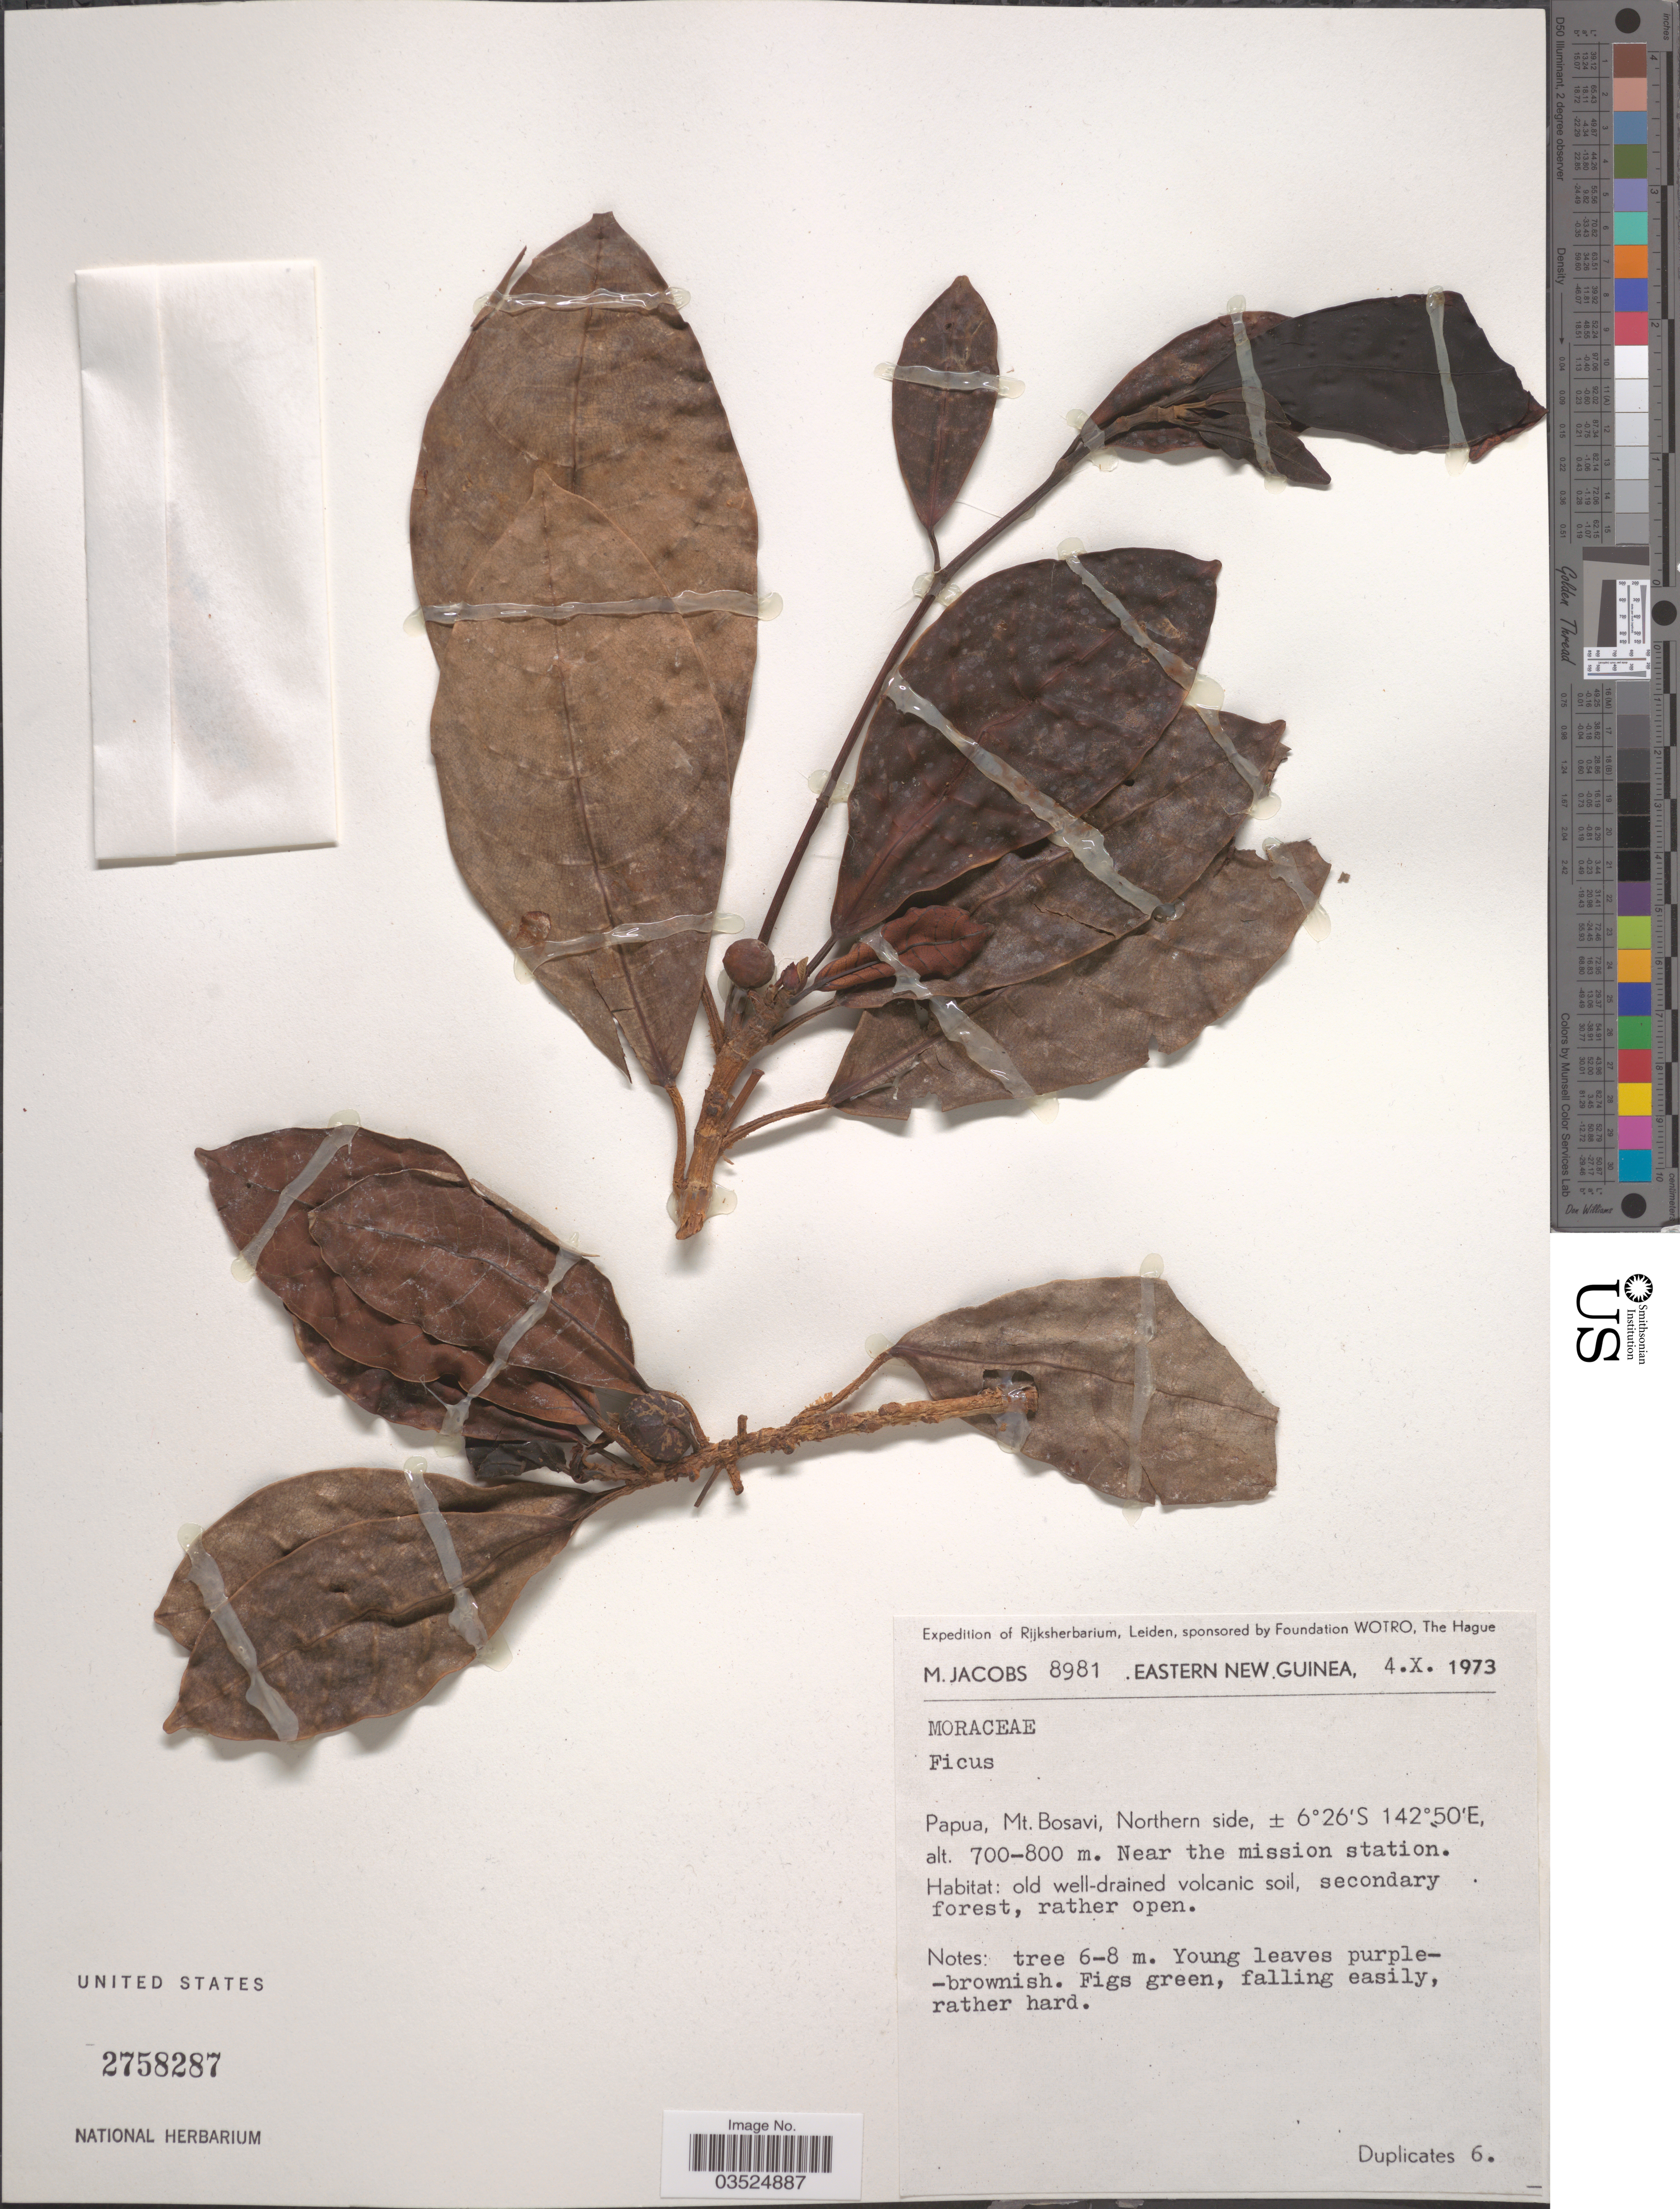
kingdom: Plantae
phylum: Tracheophyta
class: Magnoliopsida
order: Rosales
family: Moraceae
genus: Ficus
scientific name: Ficus sp.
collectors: M. Jacobs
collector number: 8981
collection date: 1973-10-04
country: Papua New Guinea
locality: Eastern New Guinea. Papua, Mt. Bosavi, Northern side. Near the mission station.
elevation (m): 700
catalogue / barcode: US 2758287